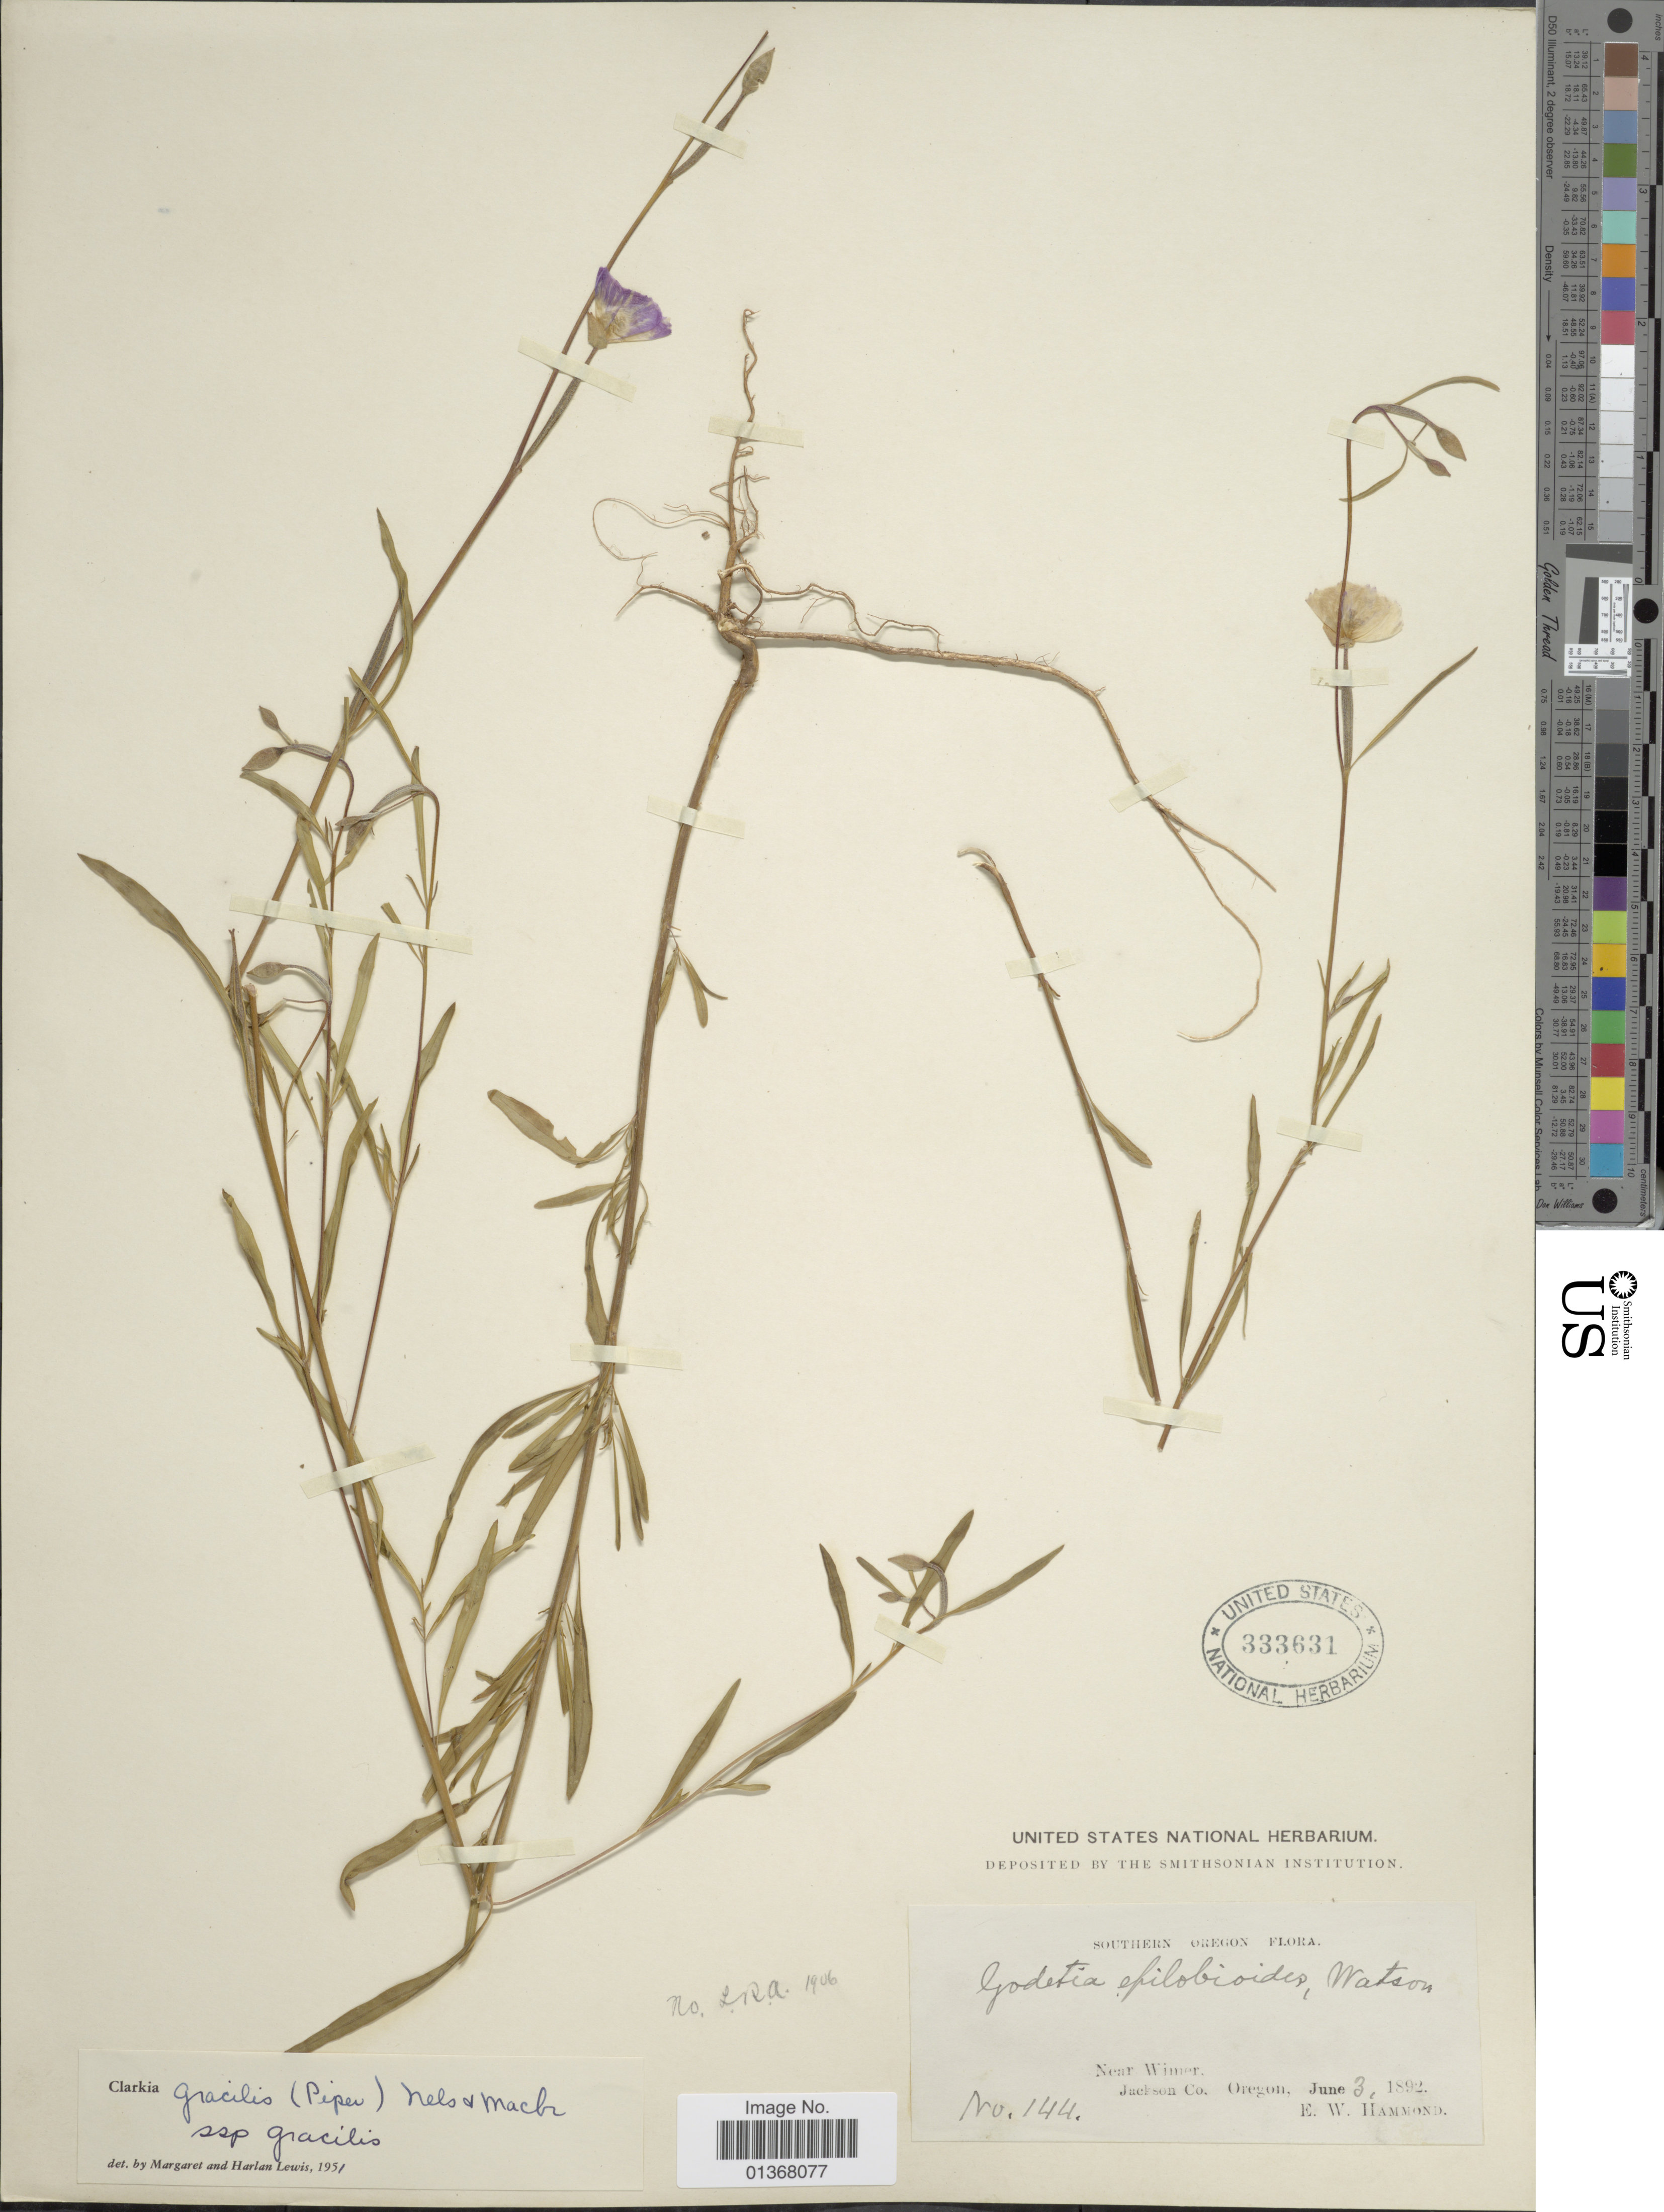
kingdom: Plantae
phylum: Tracheophyta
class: Magnoliopsida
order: Myrtales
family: Onagraceae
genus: Clarkia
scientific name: Clarkia gracilis subsp. gracilis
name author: (Piper) A. Nelson & J.F. Macbr.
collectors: E. Hammond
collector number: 144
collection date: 1892-06-03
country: United States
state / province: Oregon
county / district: Jackson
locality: Southern Oregon, Near Winter, Jackson Co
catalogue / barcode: US 333631